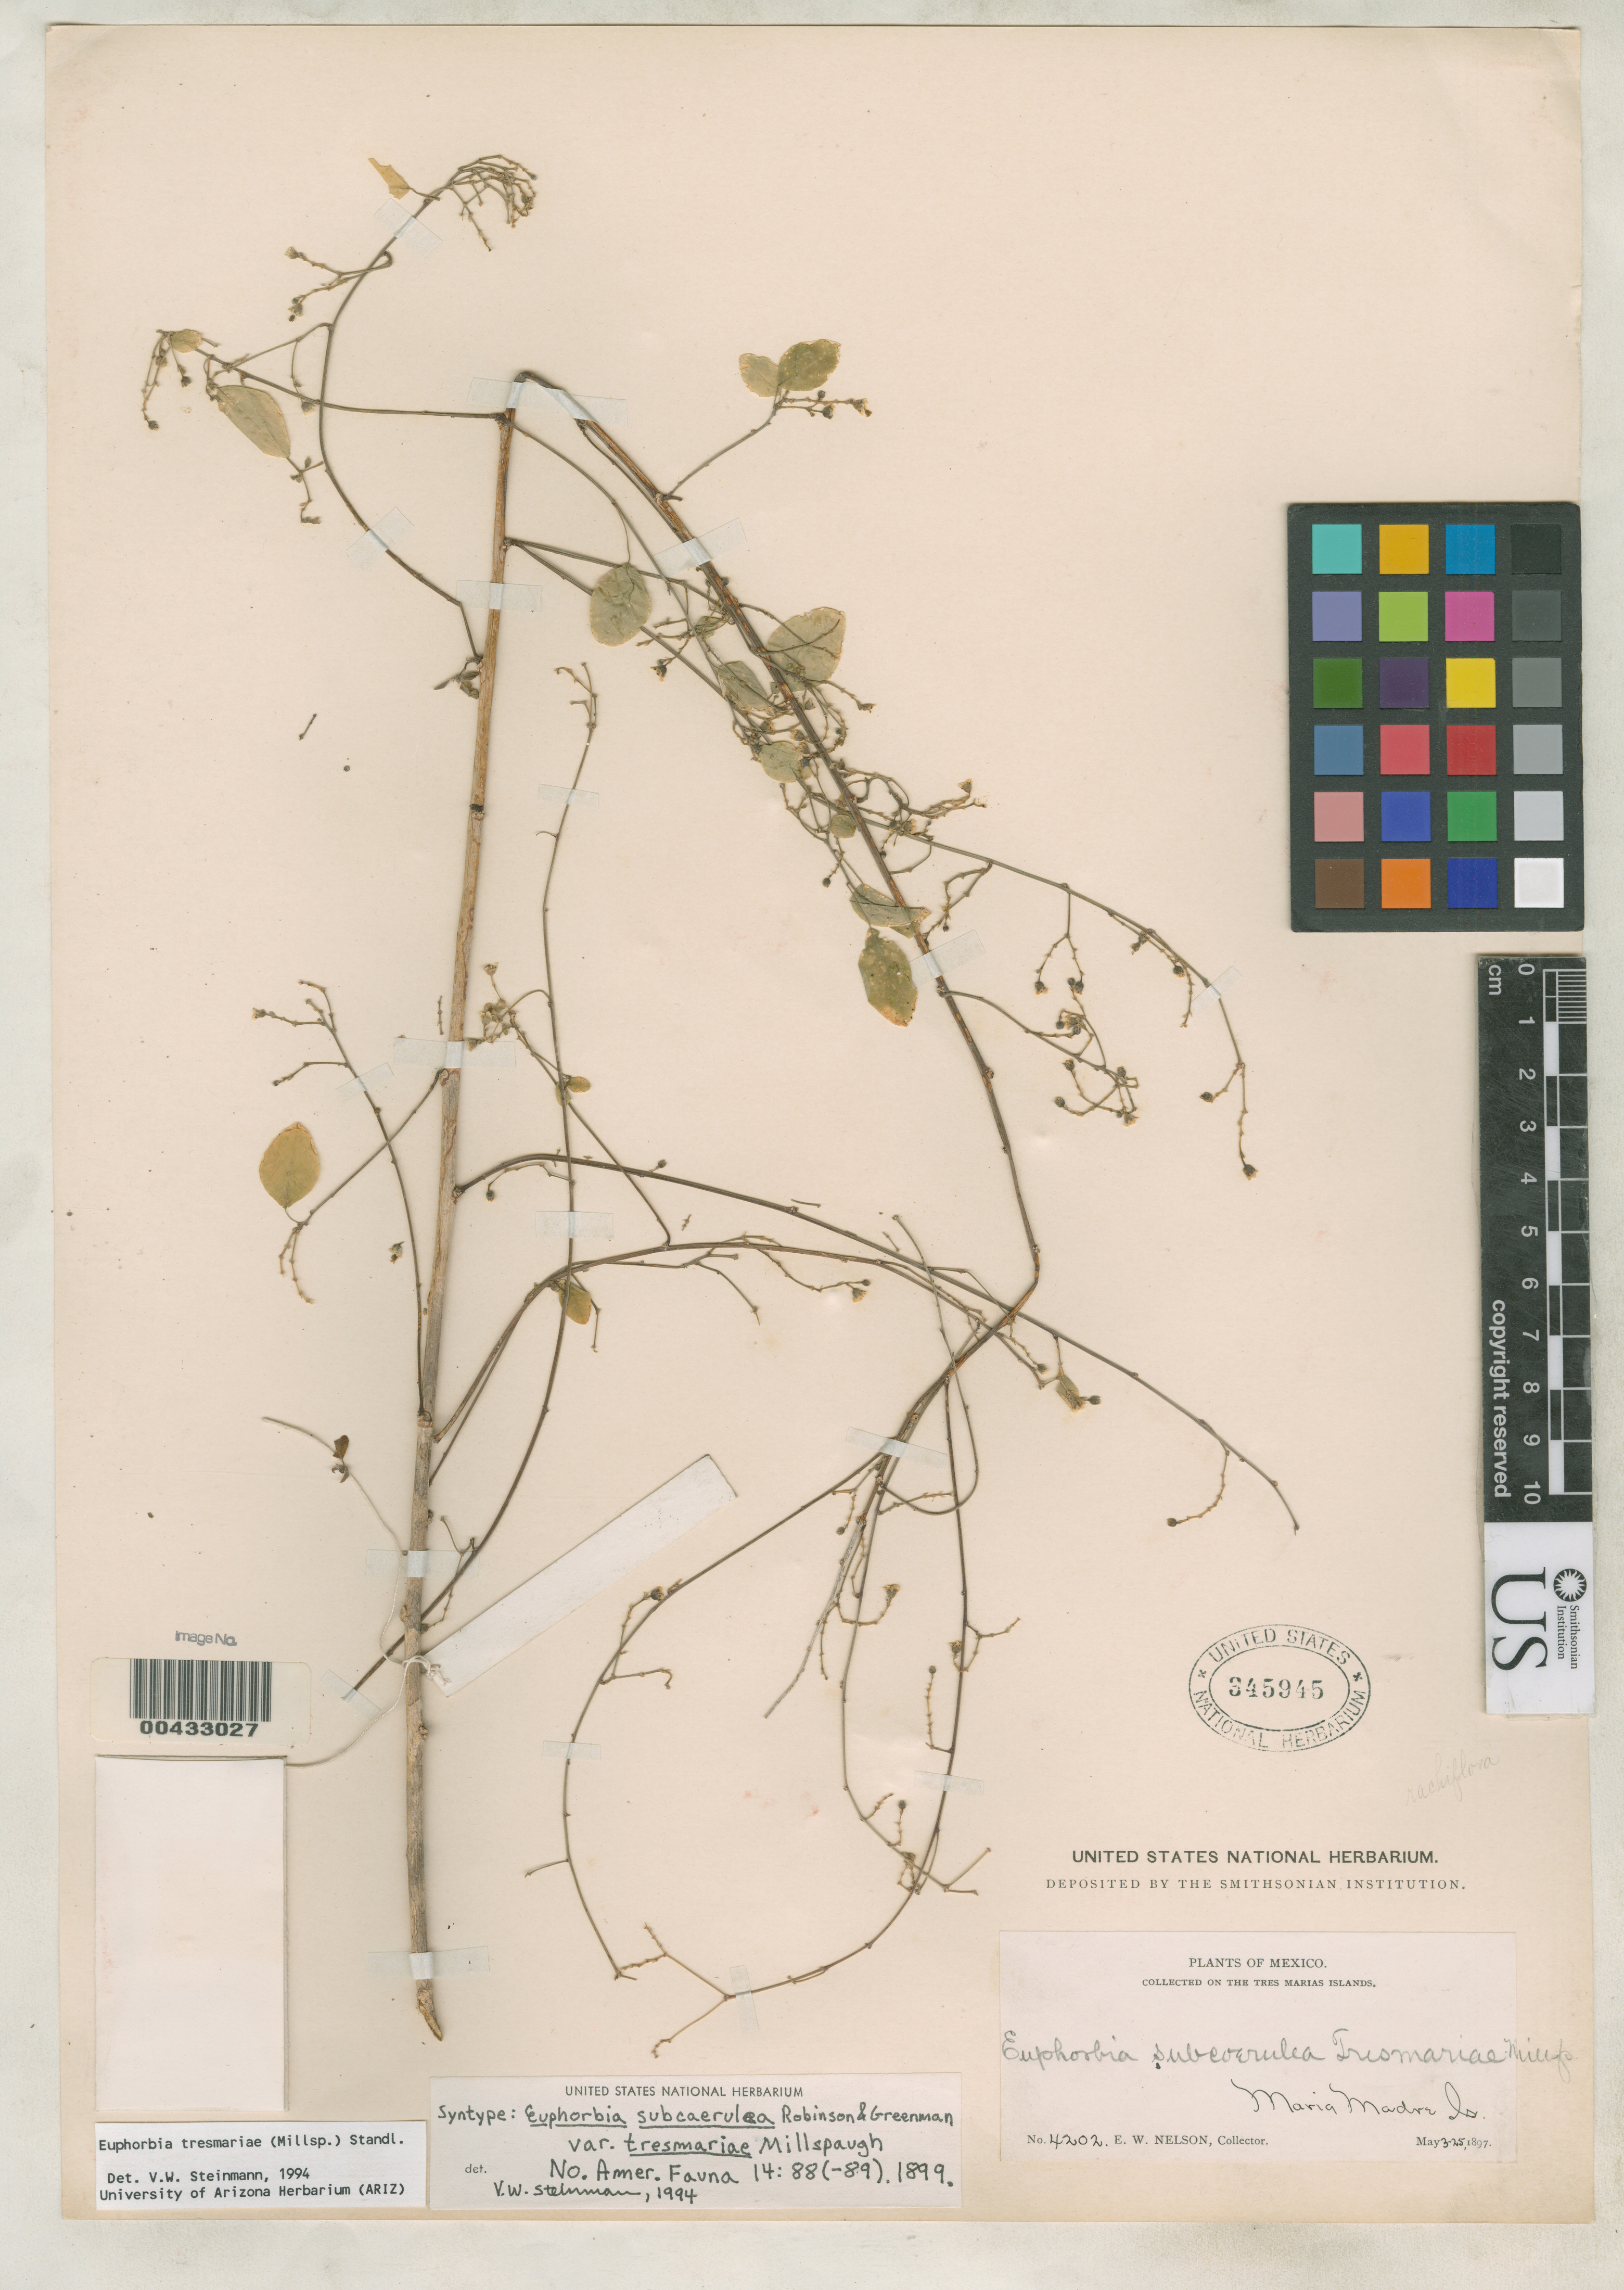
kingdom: Plantae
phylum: Tracheophyta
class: Magnoliopsida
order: Malpighiales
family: Euphorbiaceae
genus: Euphorbia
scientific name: Euphorbia subcaerulea var. tresmariae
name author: Millsp.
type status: Syntype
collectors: E. W. Nelson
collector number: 4202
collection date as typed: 03 May 1897 to 25 May 1897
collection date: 1897-05-03/1897-05-25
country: Mexico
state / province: Nayarit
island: Maria Madre Island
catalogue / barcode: US 345945